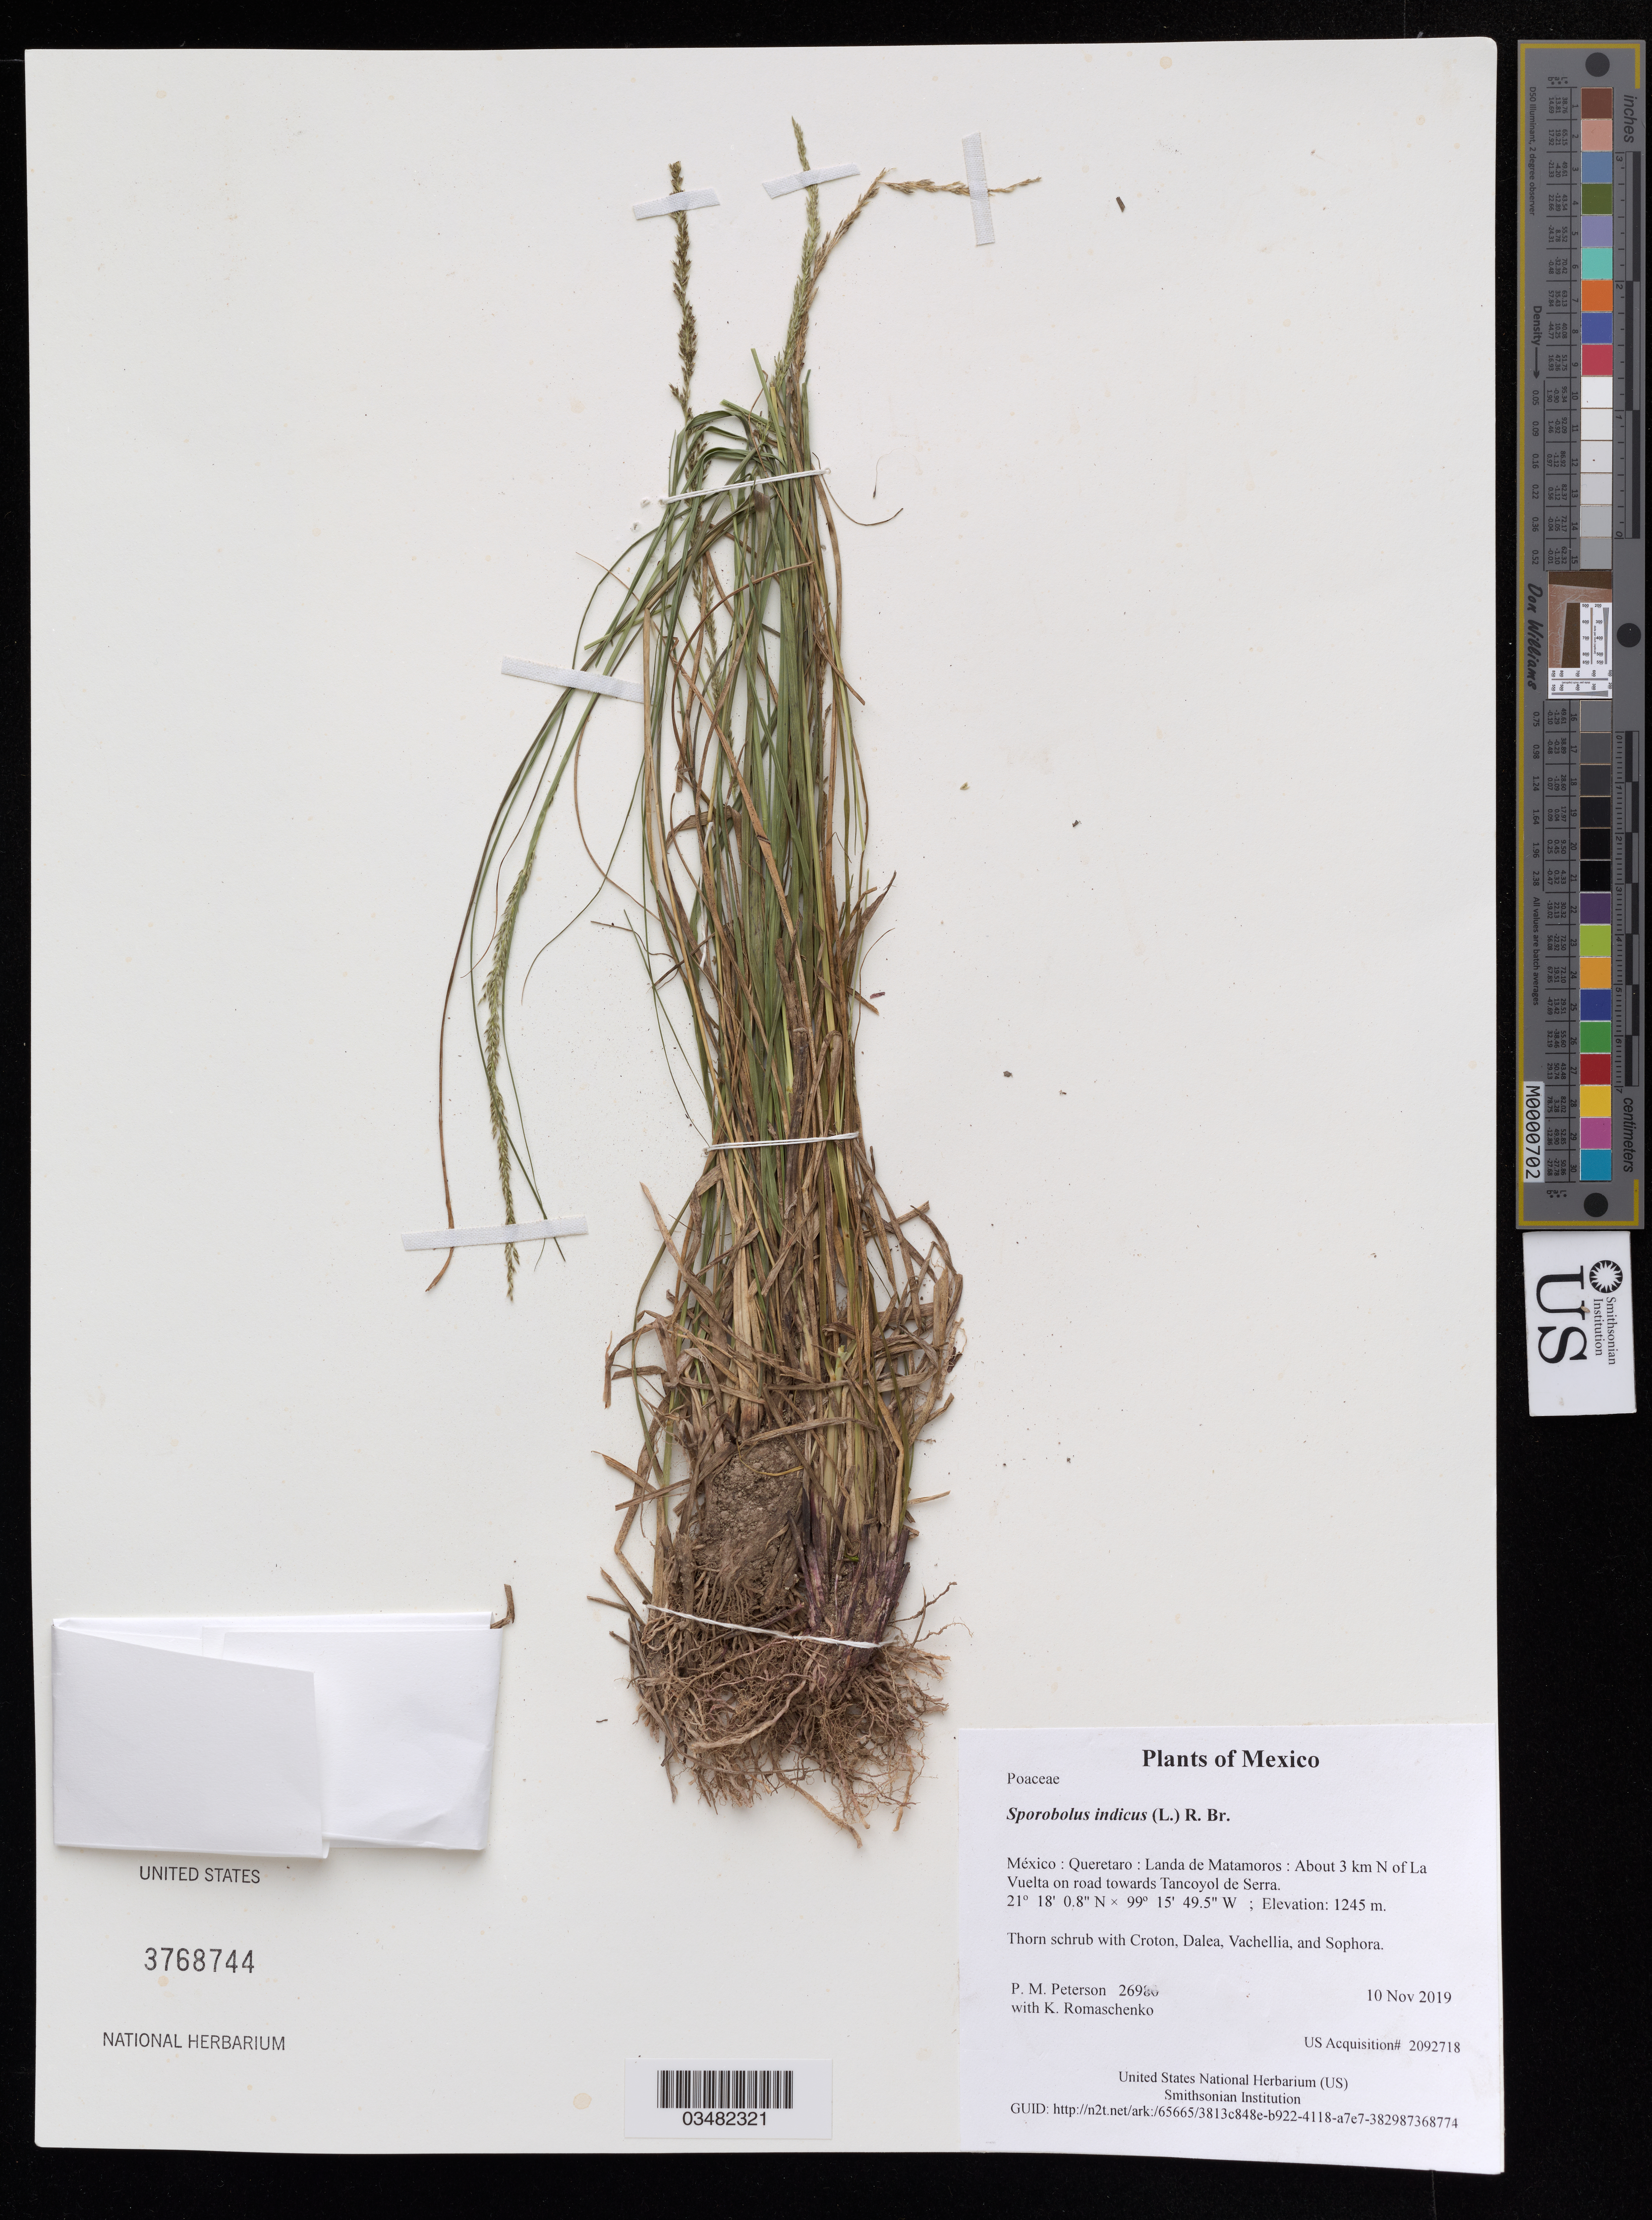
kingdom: Plantae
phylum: Tracheophyta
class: Liliopsida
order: Poales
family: Poaceae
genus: Sporobolus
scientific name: Sporobolus indicus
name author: (L.) R. Br.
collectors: P. M. Peterson & K. Romaschenko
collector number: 26980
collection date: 2019-11-10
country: México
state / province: Queretaro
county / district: Landa de Matamoros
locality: About 3 km N of La Vuelta on road towards Tancoyol de Serra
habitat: Thorn schrub with Croton, Dalea, Vachellia, and Sophora.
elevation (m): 1245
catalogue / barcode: US 3768744